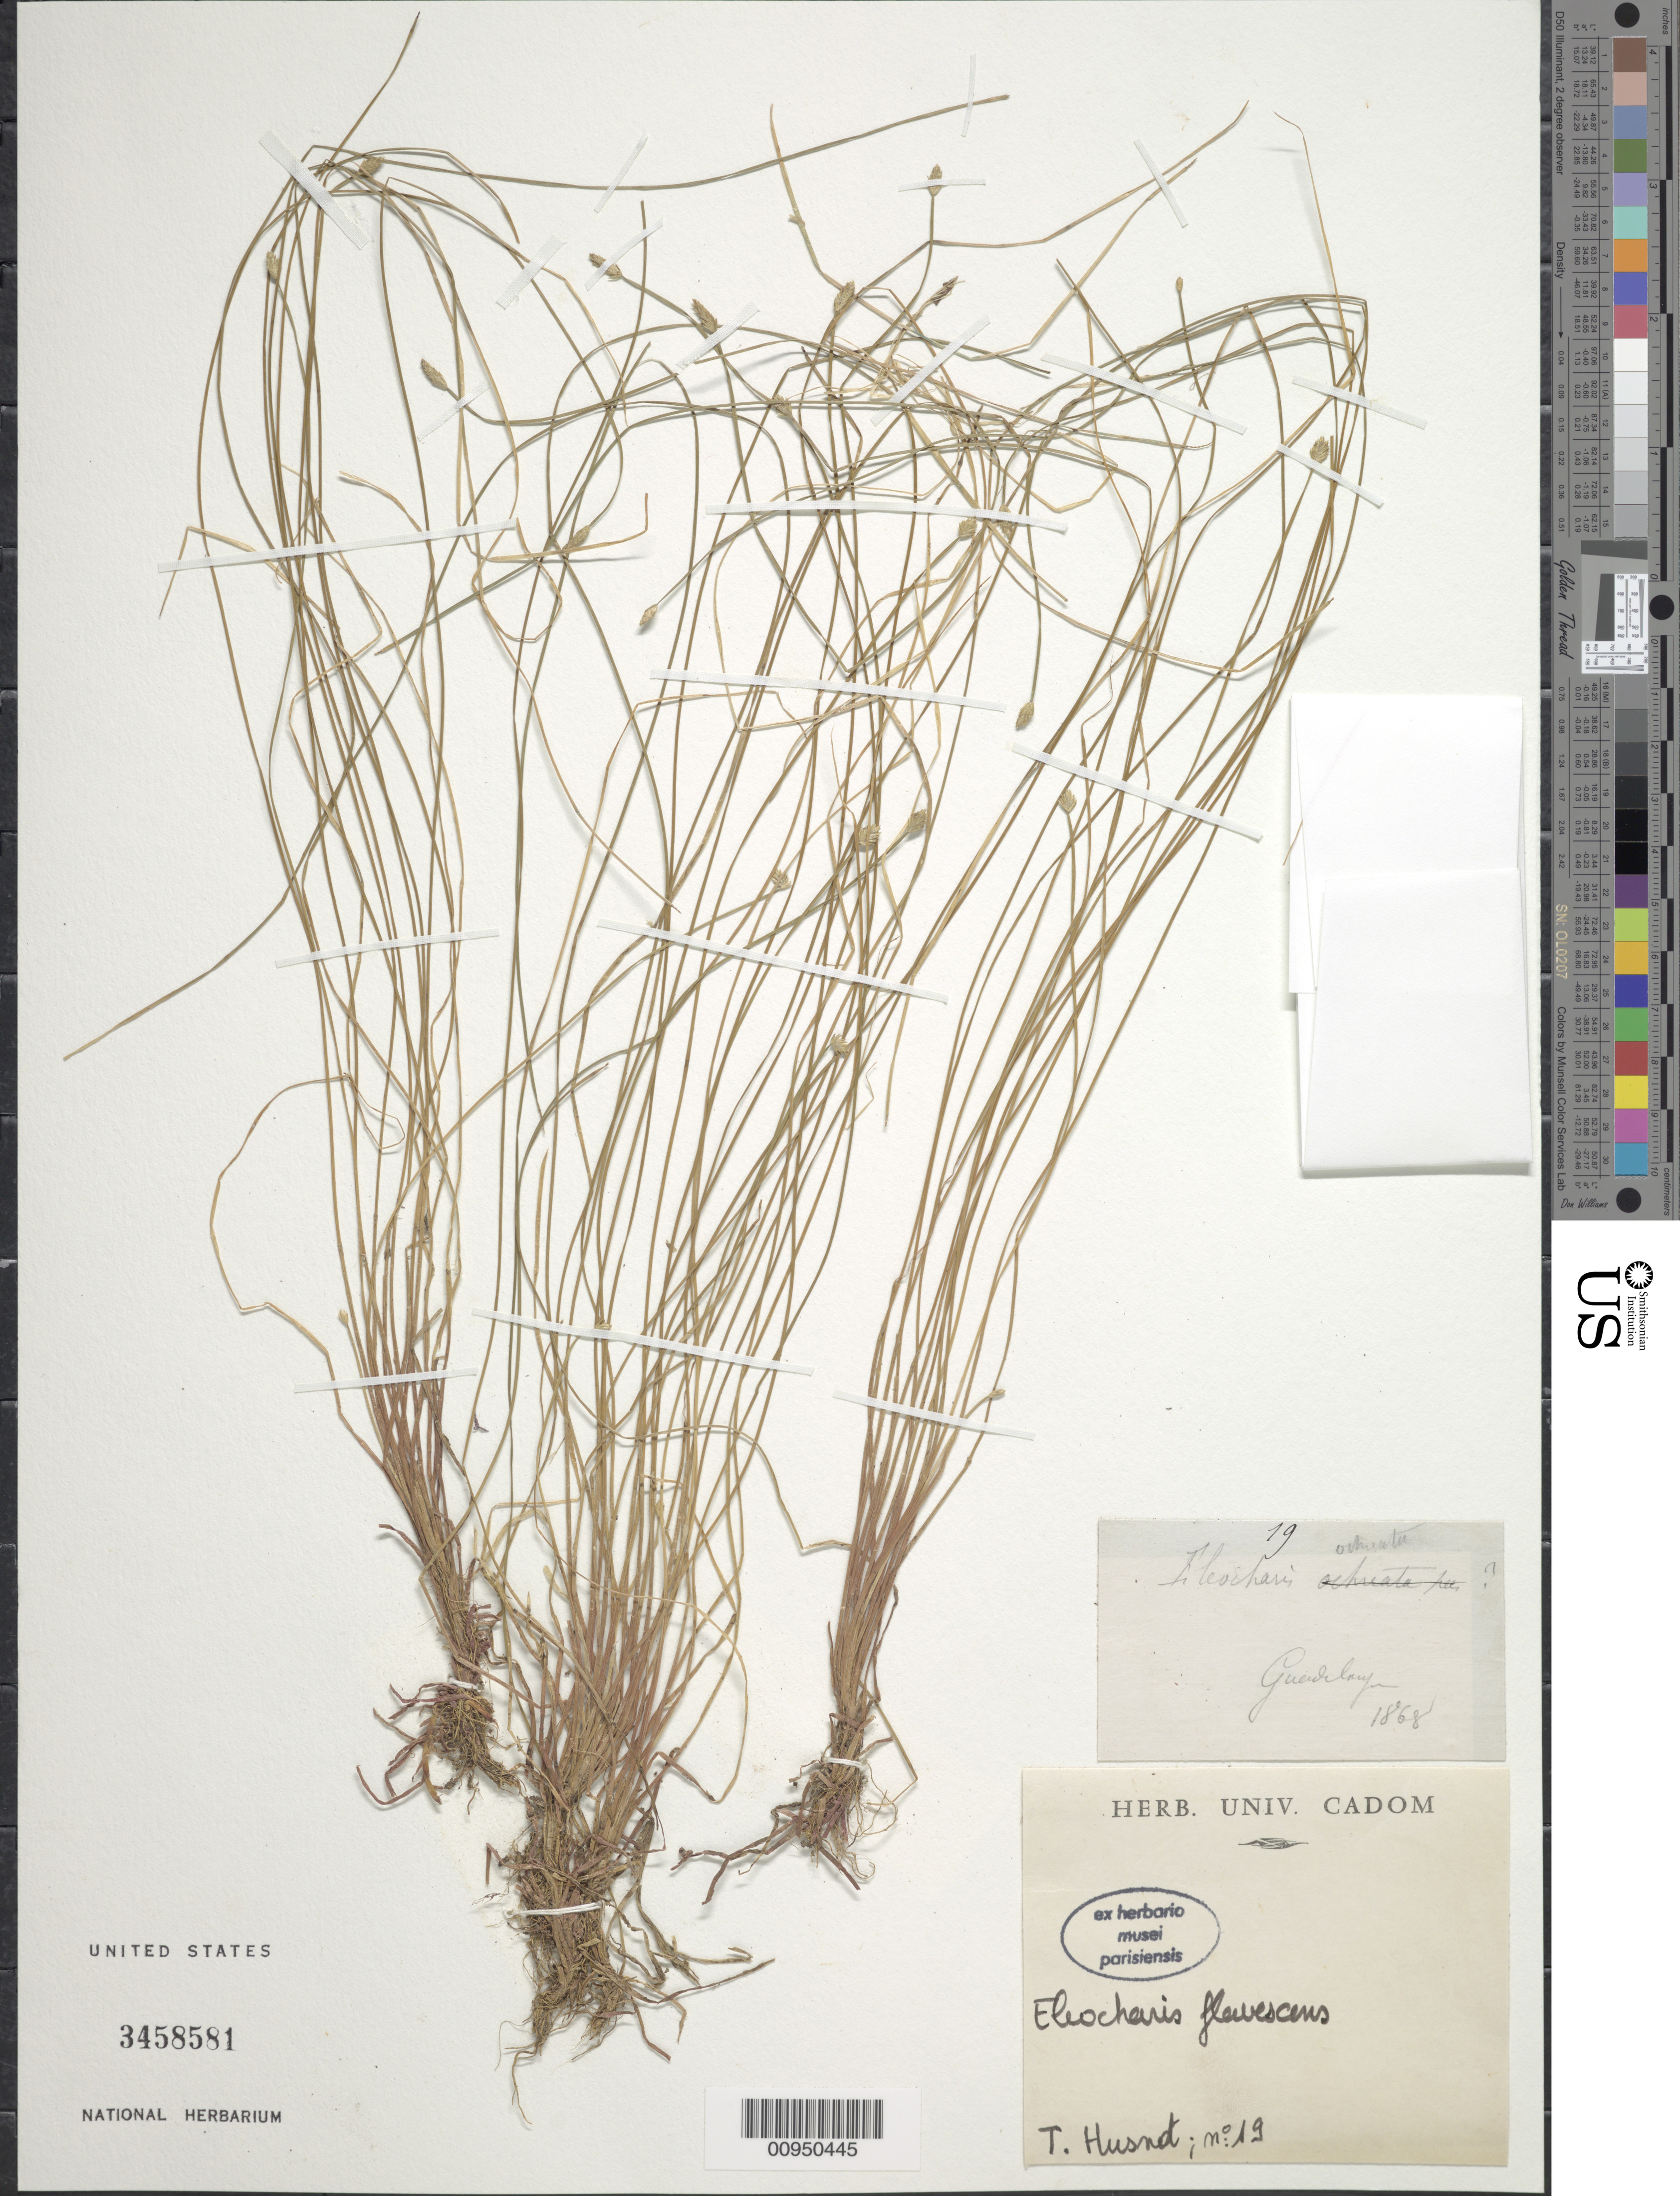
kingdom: Plantae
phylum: Tracheophyta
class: Liliopsida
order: Poales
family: Cyperaceae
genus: Eleocharis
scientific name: Eleocharis flavescens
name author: (Poir.) Urb.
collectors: P. T. Husnot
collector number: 19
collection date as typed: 1868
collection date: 1868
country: Guadeloupe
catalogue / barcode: US 3458581